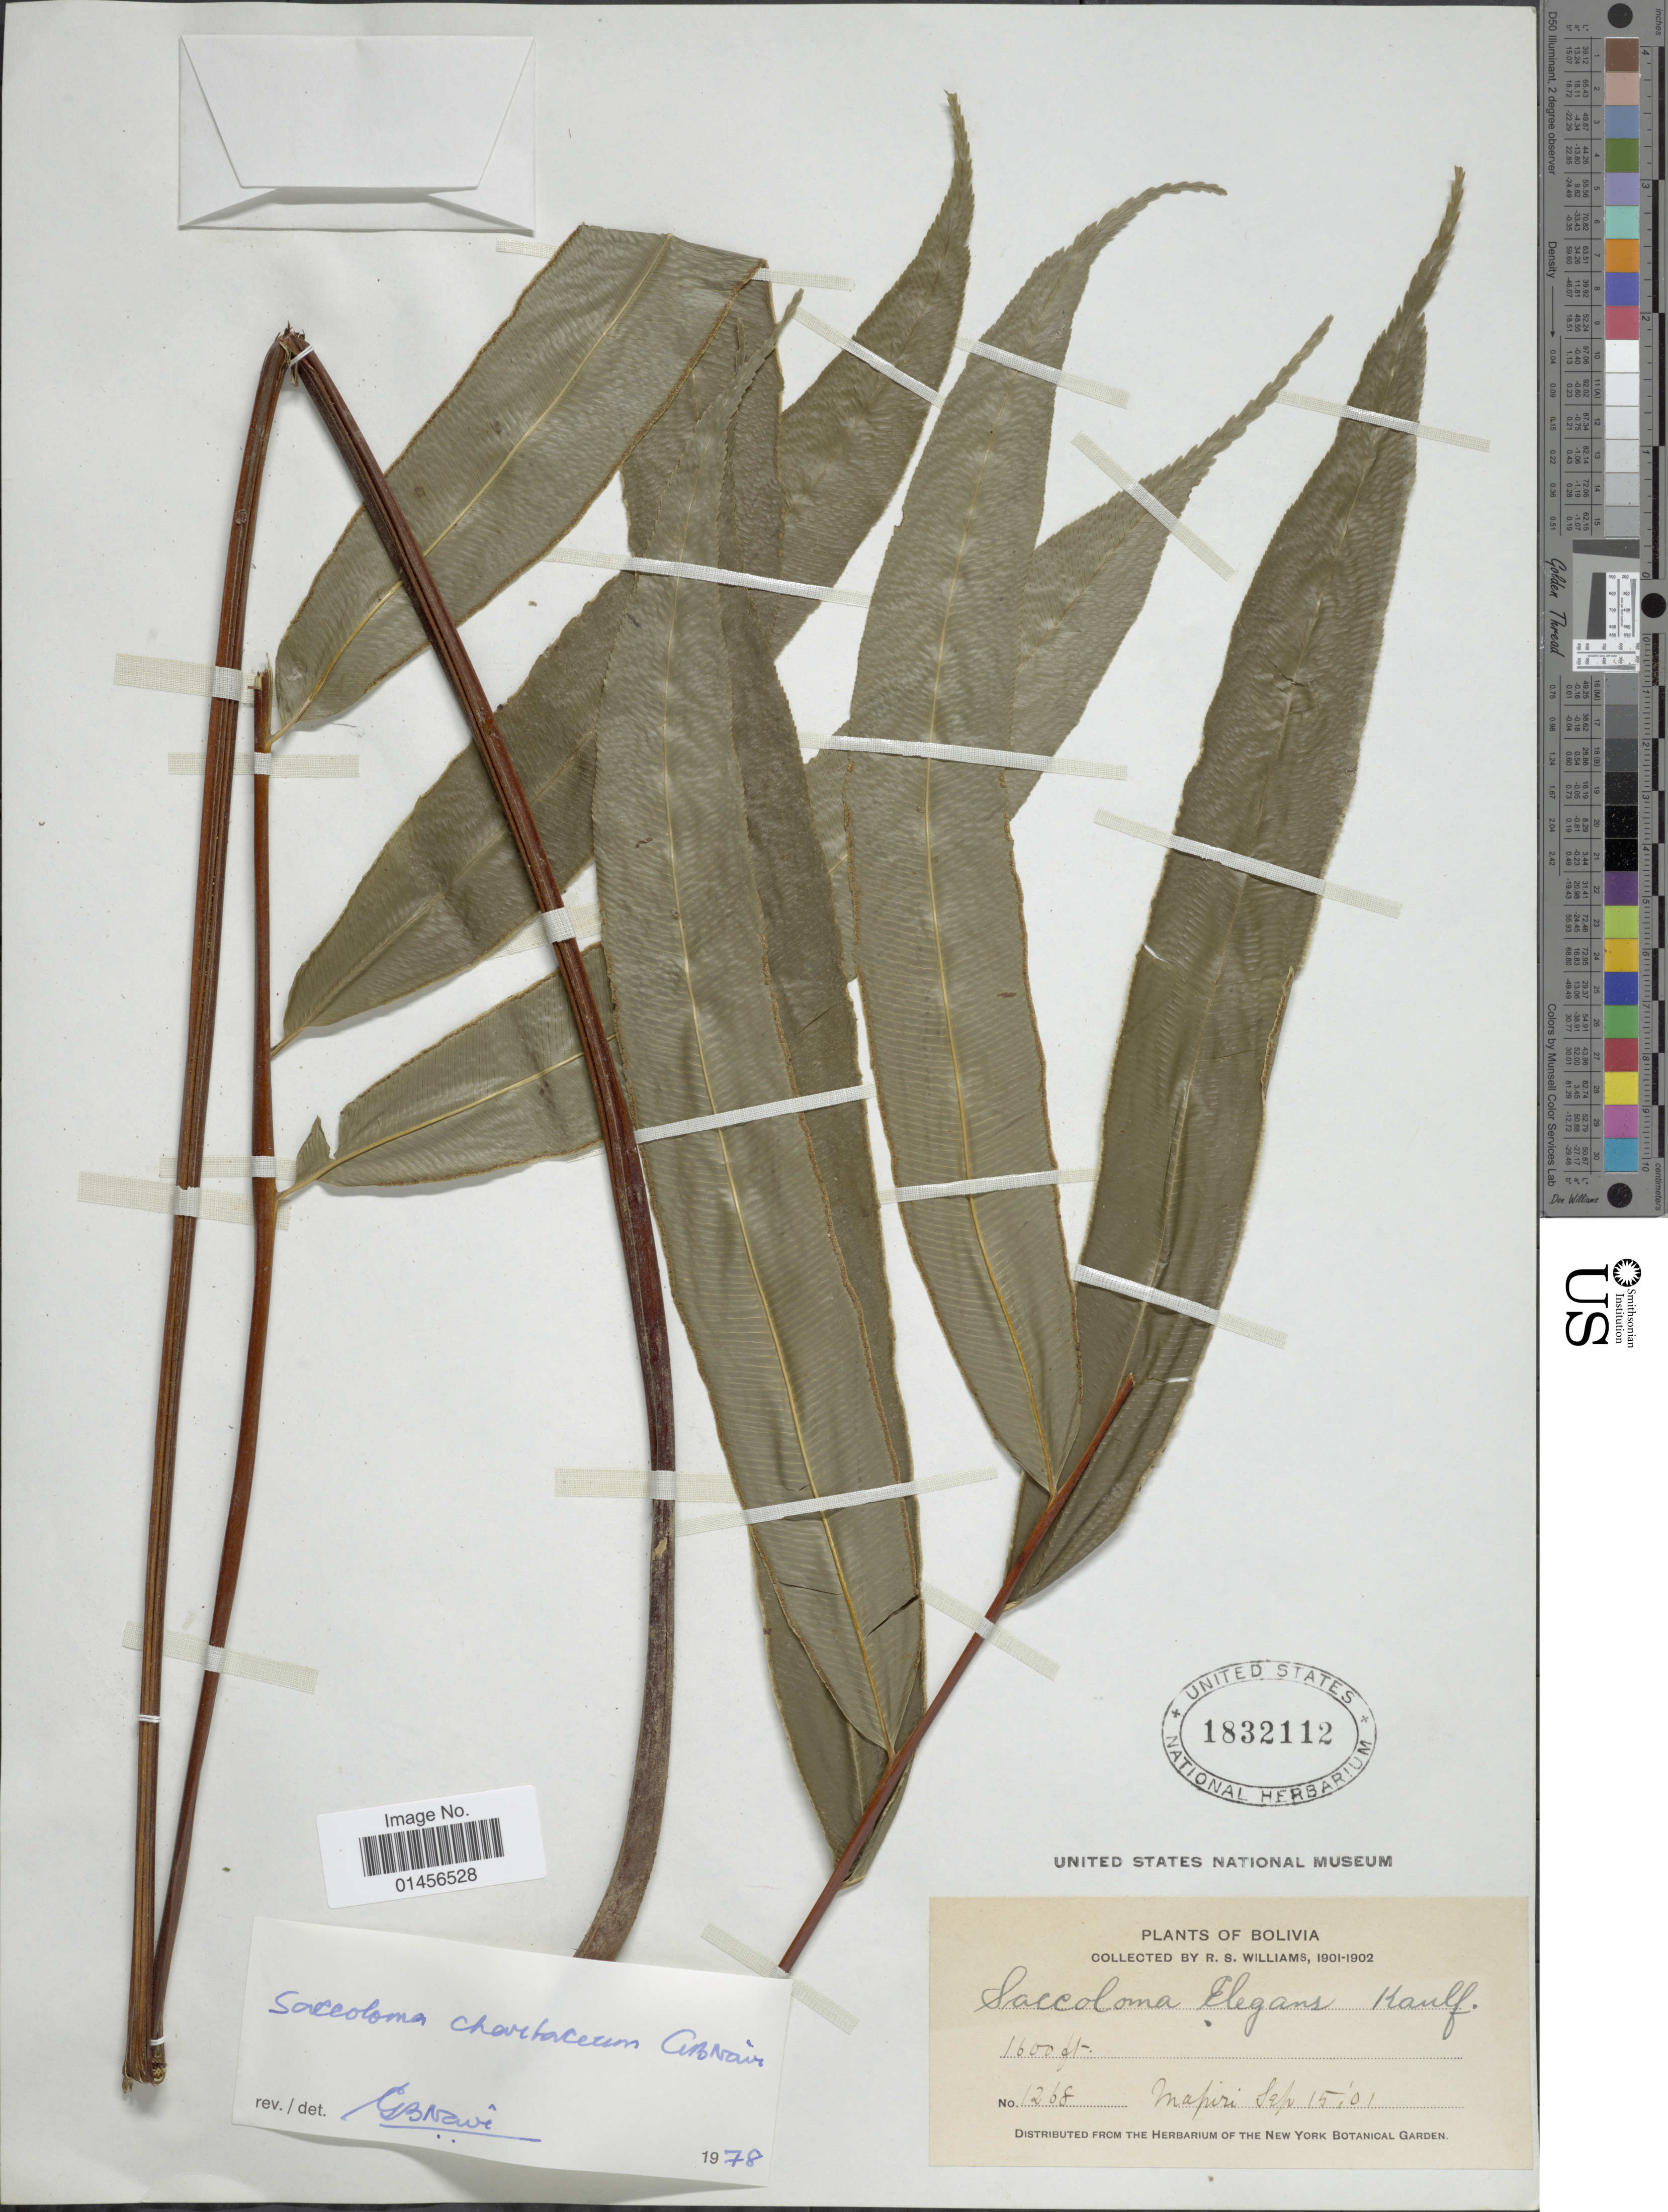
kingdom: Plantae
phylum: Tracheophyta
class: Polypodiopsida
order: Polypodiales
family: Saccolomataceae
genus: Saccoloma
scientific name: Saccoloma elegans subsp. chartaceum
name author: Cremers & K.U. Kramer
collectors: R. S. Williams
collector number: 1268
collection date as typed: Sep. 15, 1901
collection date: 1901-09-15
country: Bolivia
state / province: La Páz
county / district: Larecaja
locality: Mapiri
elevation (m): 488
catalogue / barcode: US 1832112